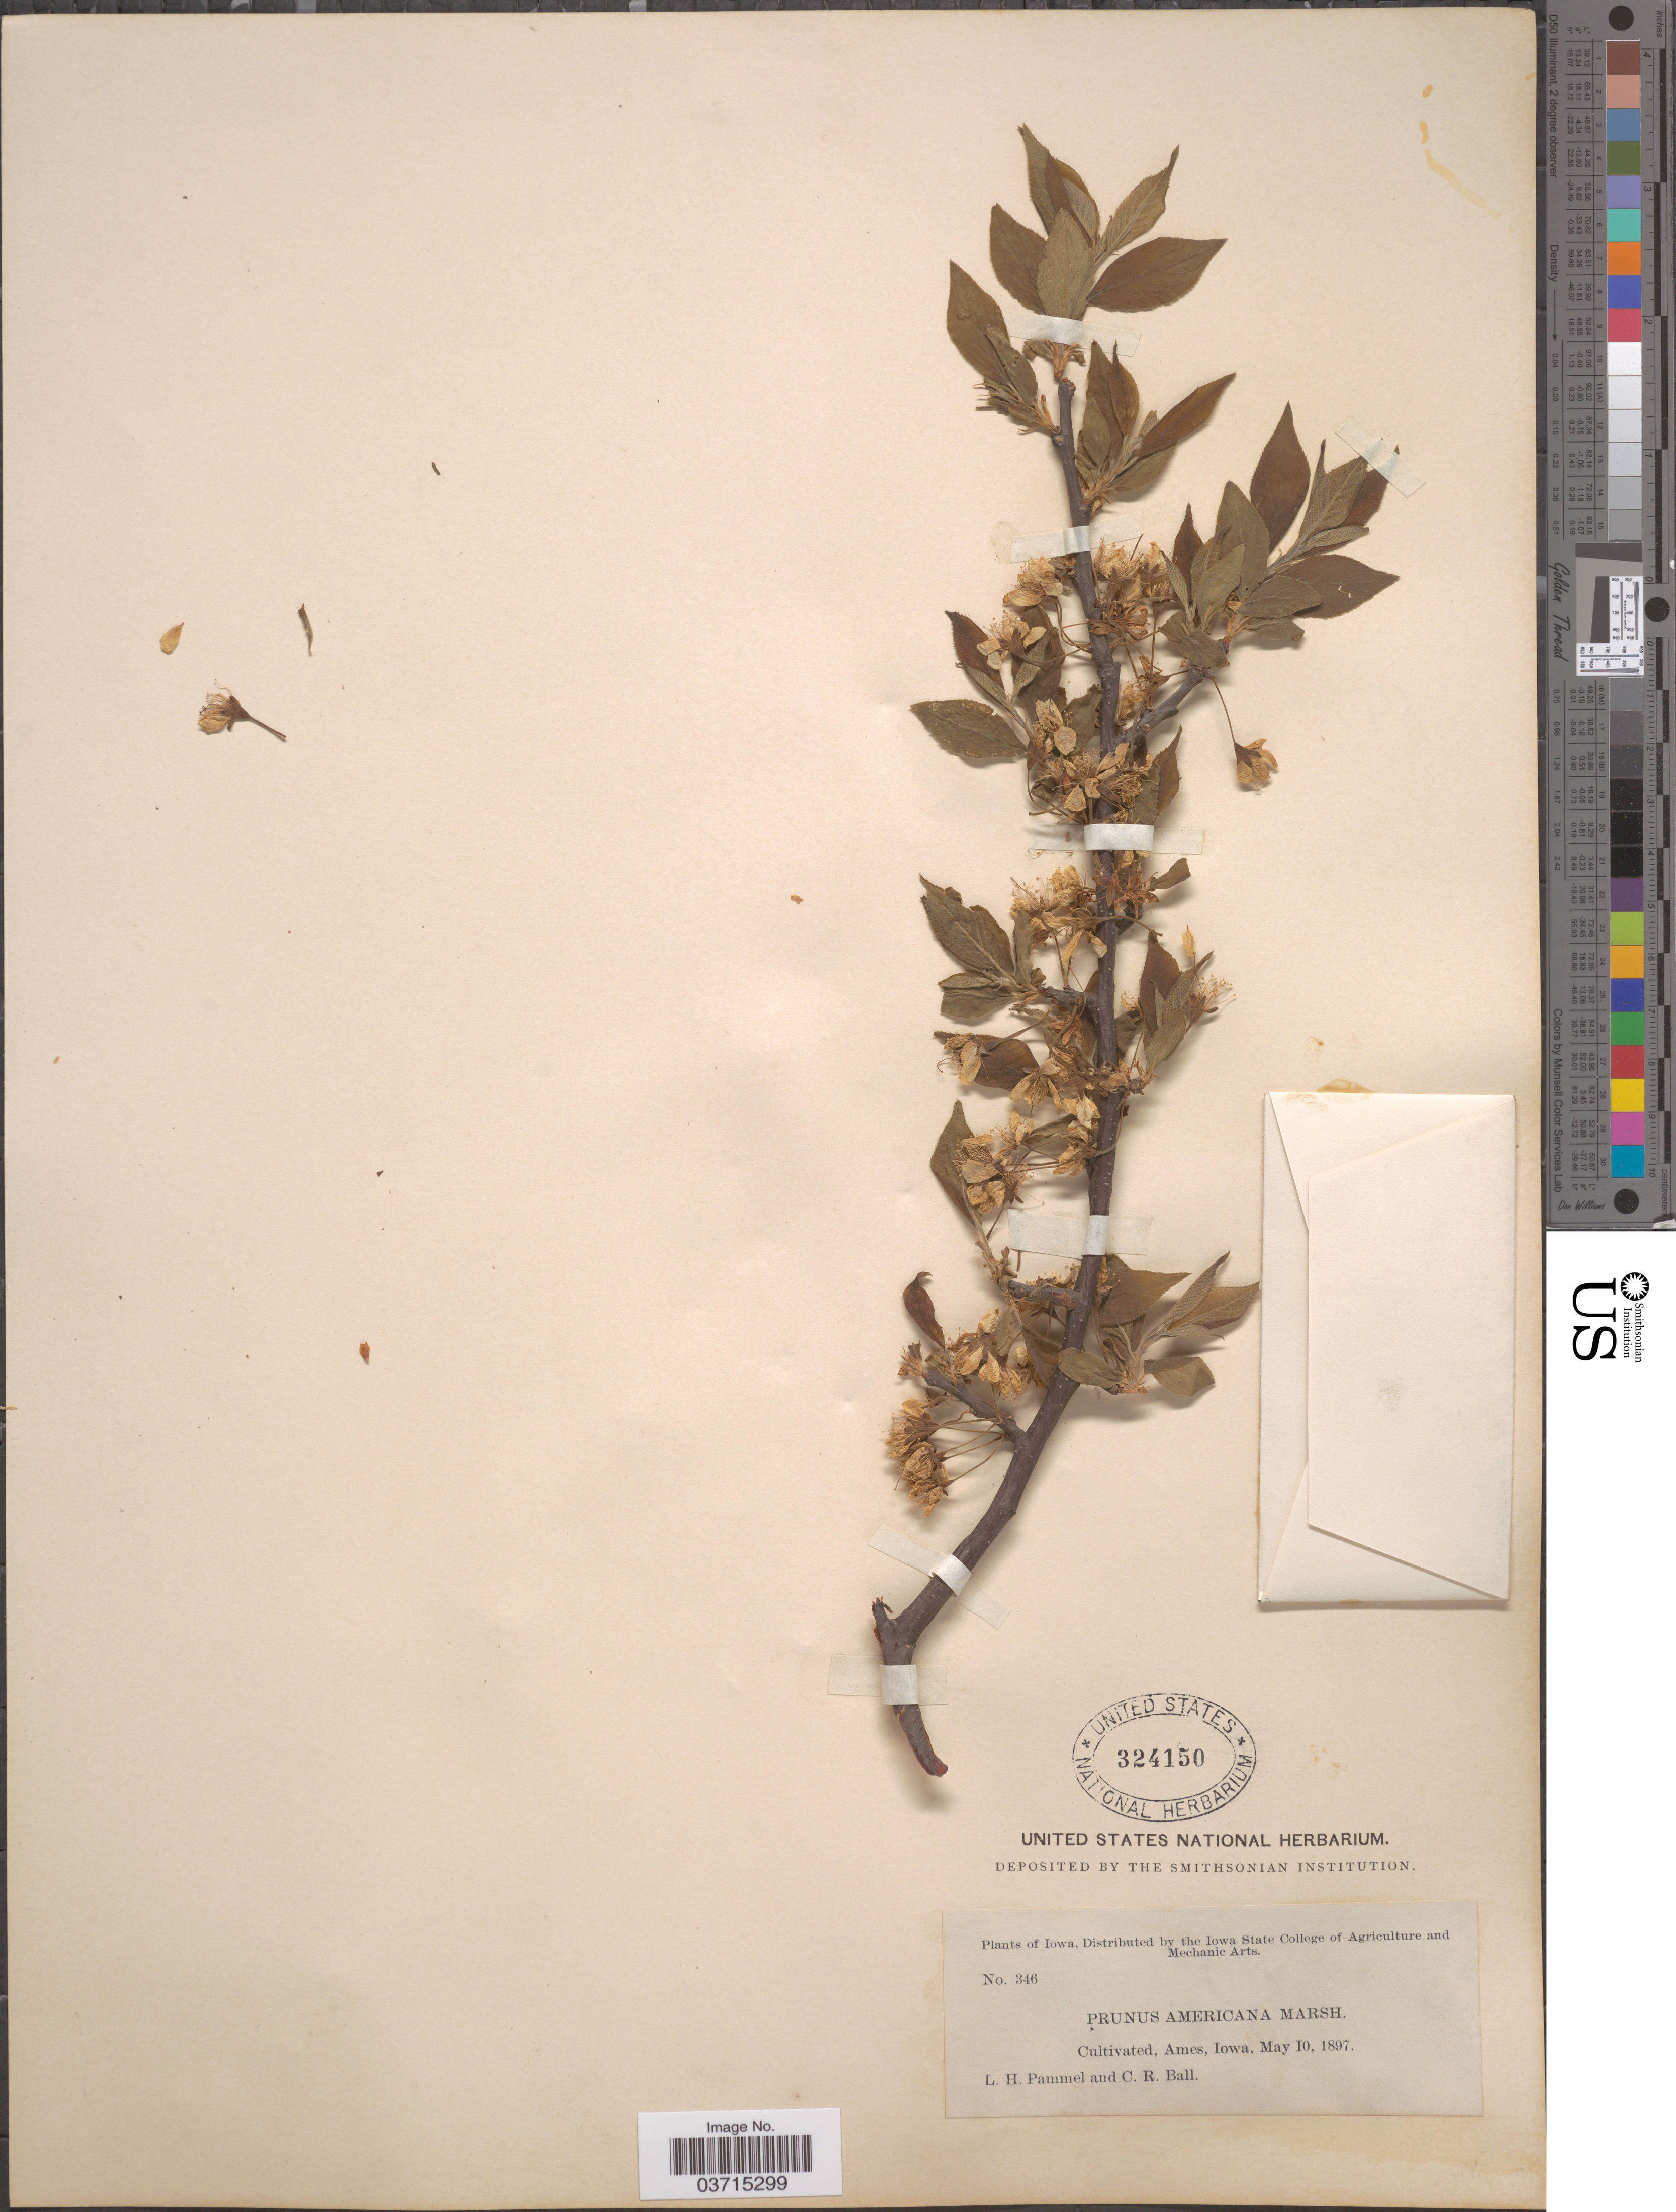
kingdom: Plantae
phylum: Tracheophyta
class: Magnoliopsida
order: Rosales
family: Rosaceae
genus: Prunus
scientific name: Prunus americana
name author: Marshall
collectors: L. Pammel & C. R. Ball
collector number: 346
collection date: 1897-05-10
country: United States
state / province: Iowa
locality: Ames.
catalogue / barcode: US 324150